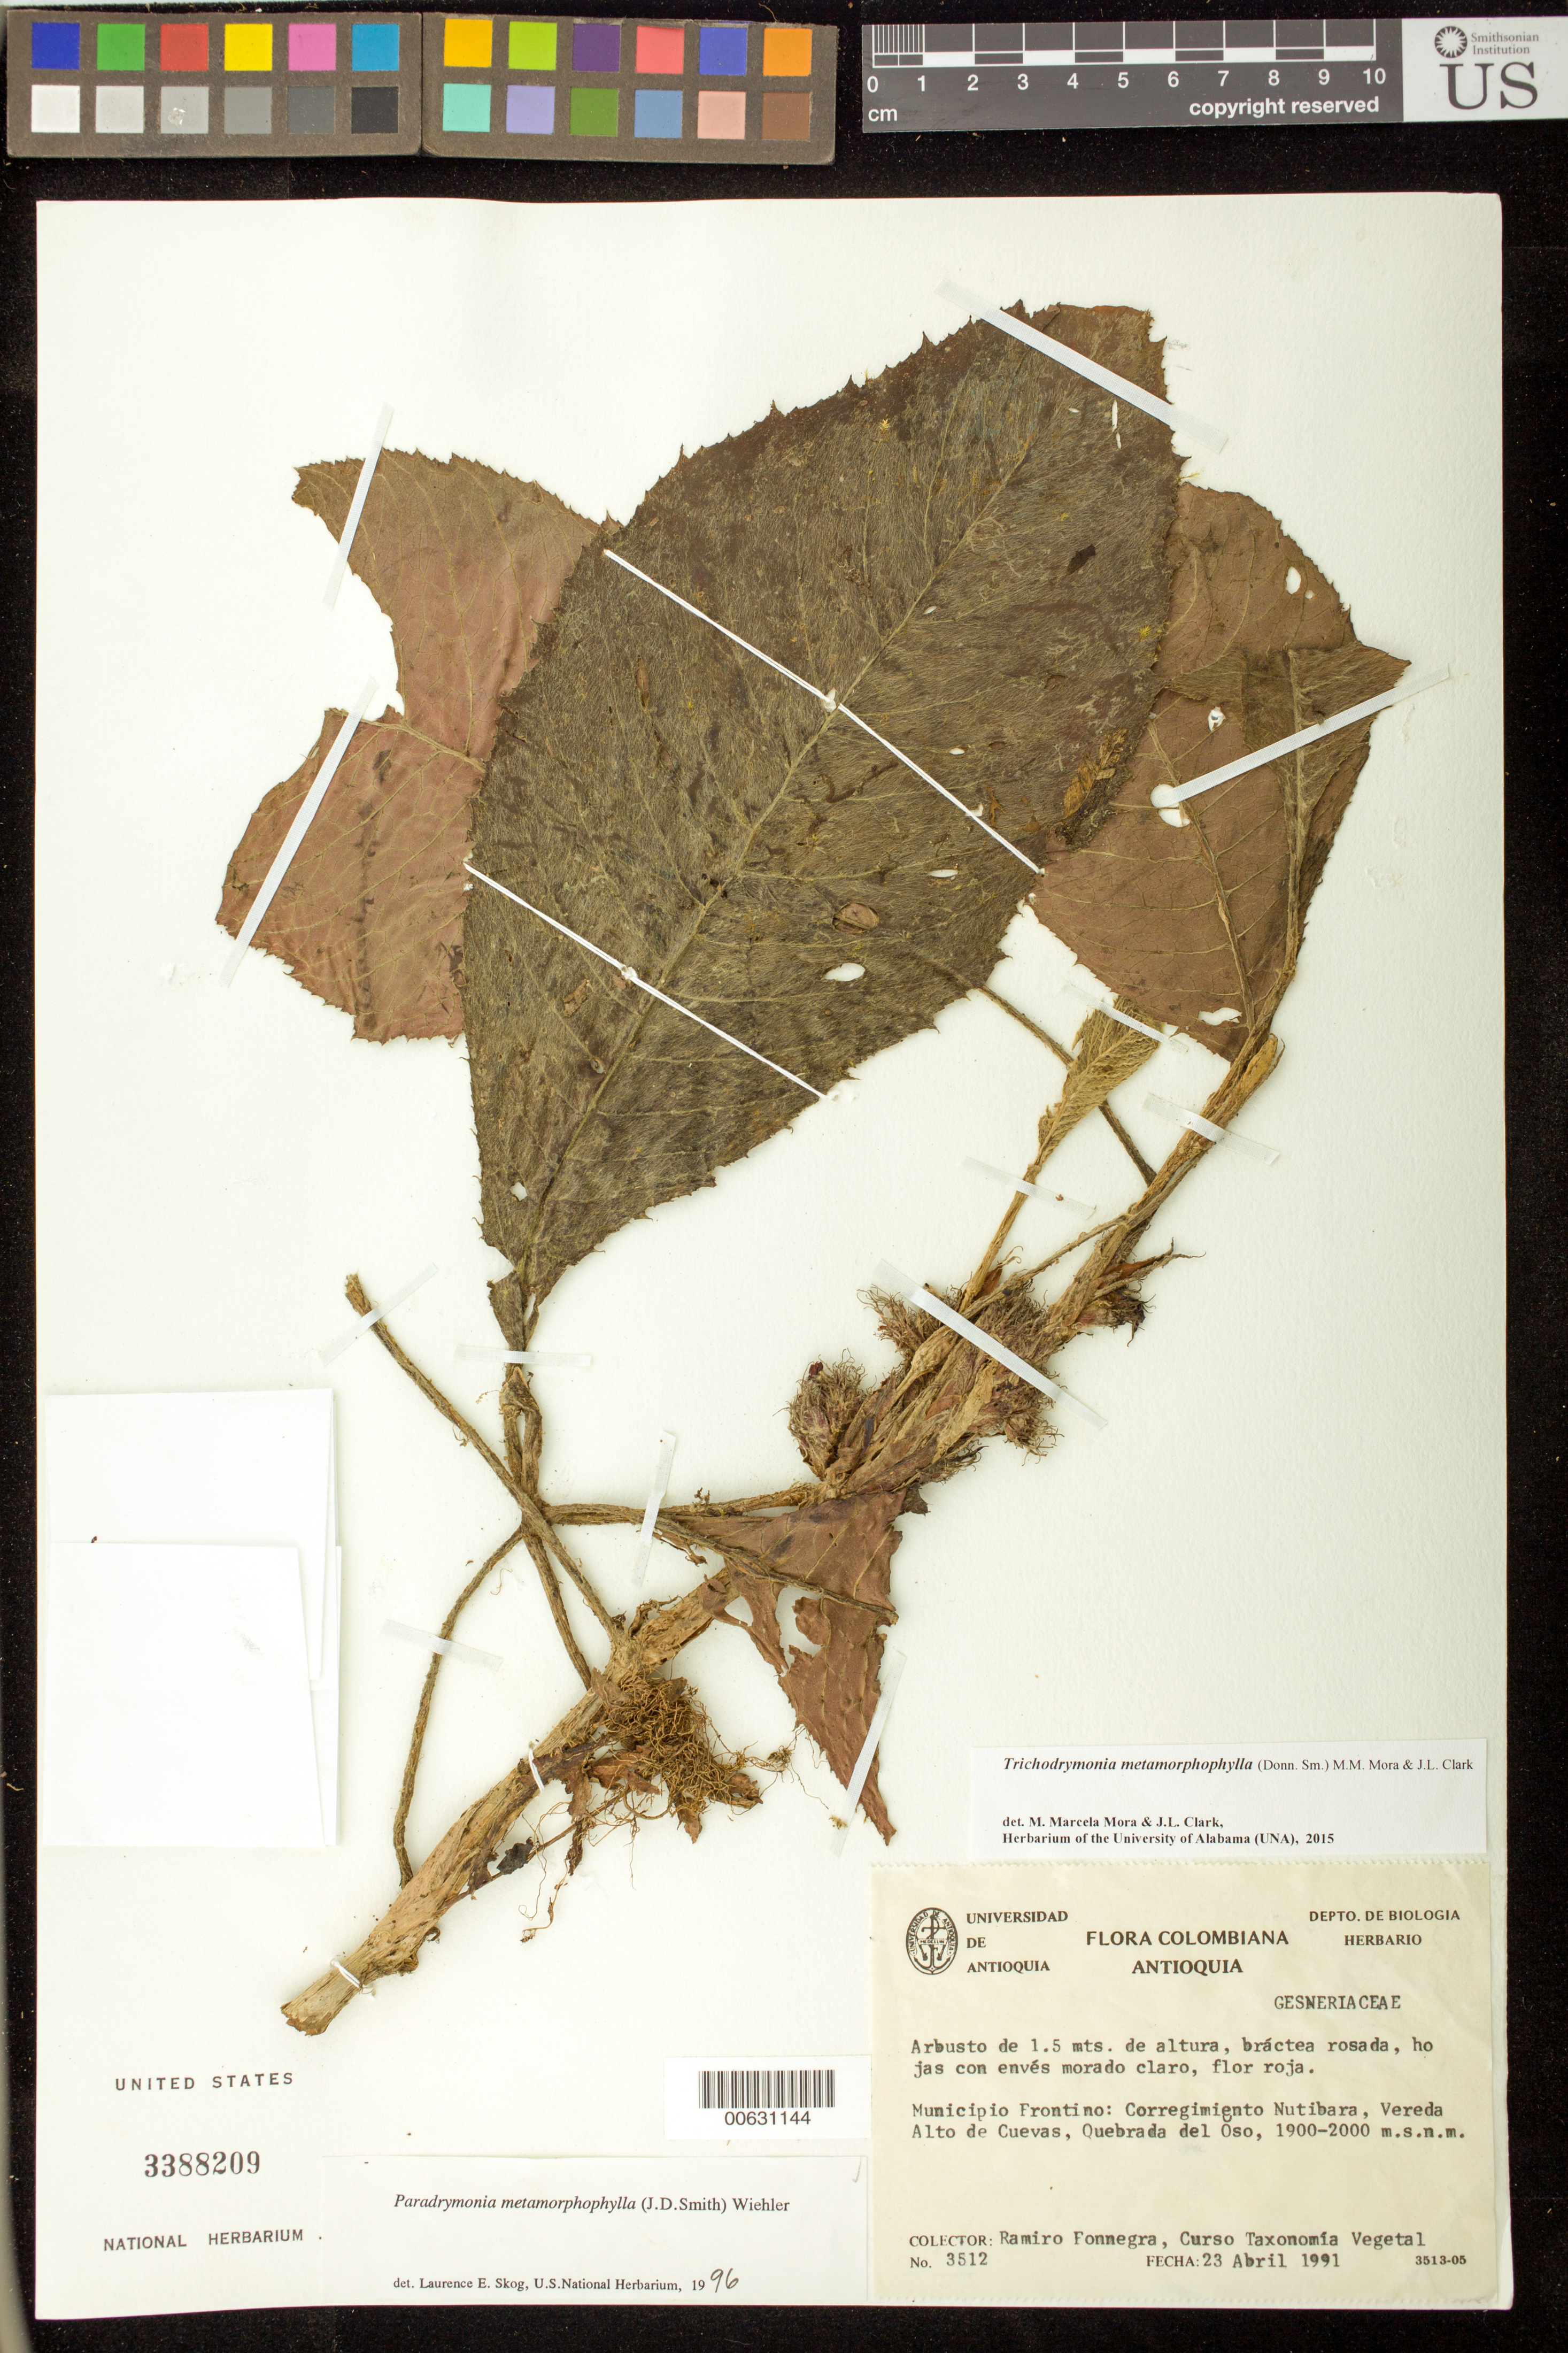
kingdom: Plantae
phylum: Tracheophyta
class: Magnoliopsida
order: Lamiales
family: Gesneriaceae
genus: Trichodrymonia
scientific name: Trichodrymonia metamorphophylla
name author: (Donn. Sm.) M.M. Mora & J.L. Clark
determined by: Mora, M. M.; Clark, J. L.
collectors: R. Fonnegra G. & Curso taxonomía vegetal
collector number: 3512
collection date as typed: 23 Apr 1991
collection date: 1991-04-23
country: Colombia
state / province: Antioquia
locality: Mpio. Frontino: correg. Nutibara, vereda Alto de Cuevas, Quebrada del Oso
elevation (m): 1900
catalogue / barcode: US 3388209